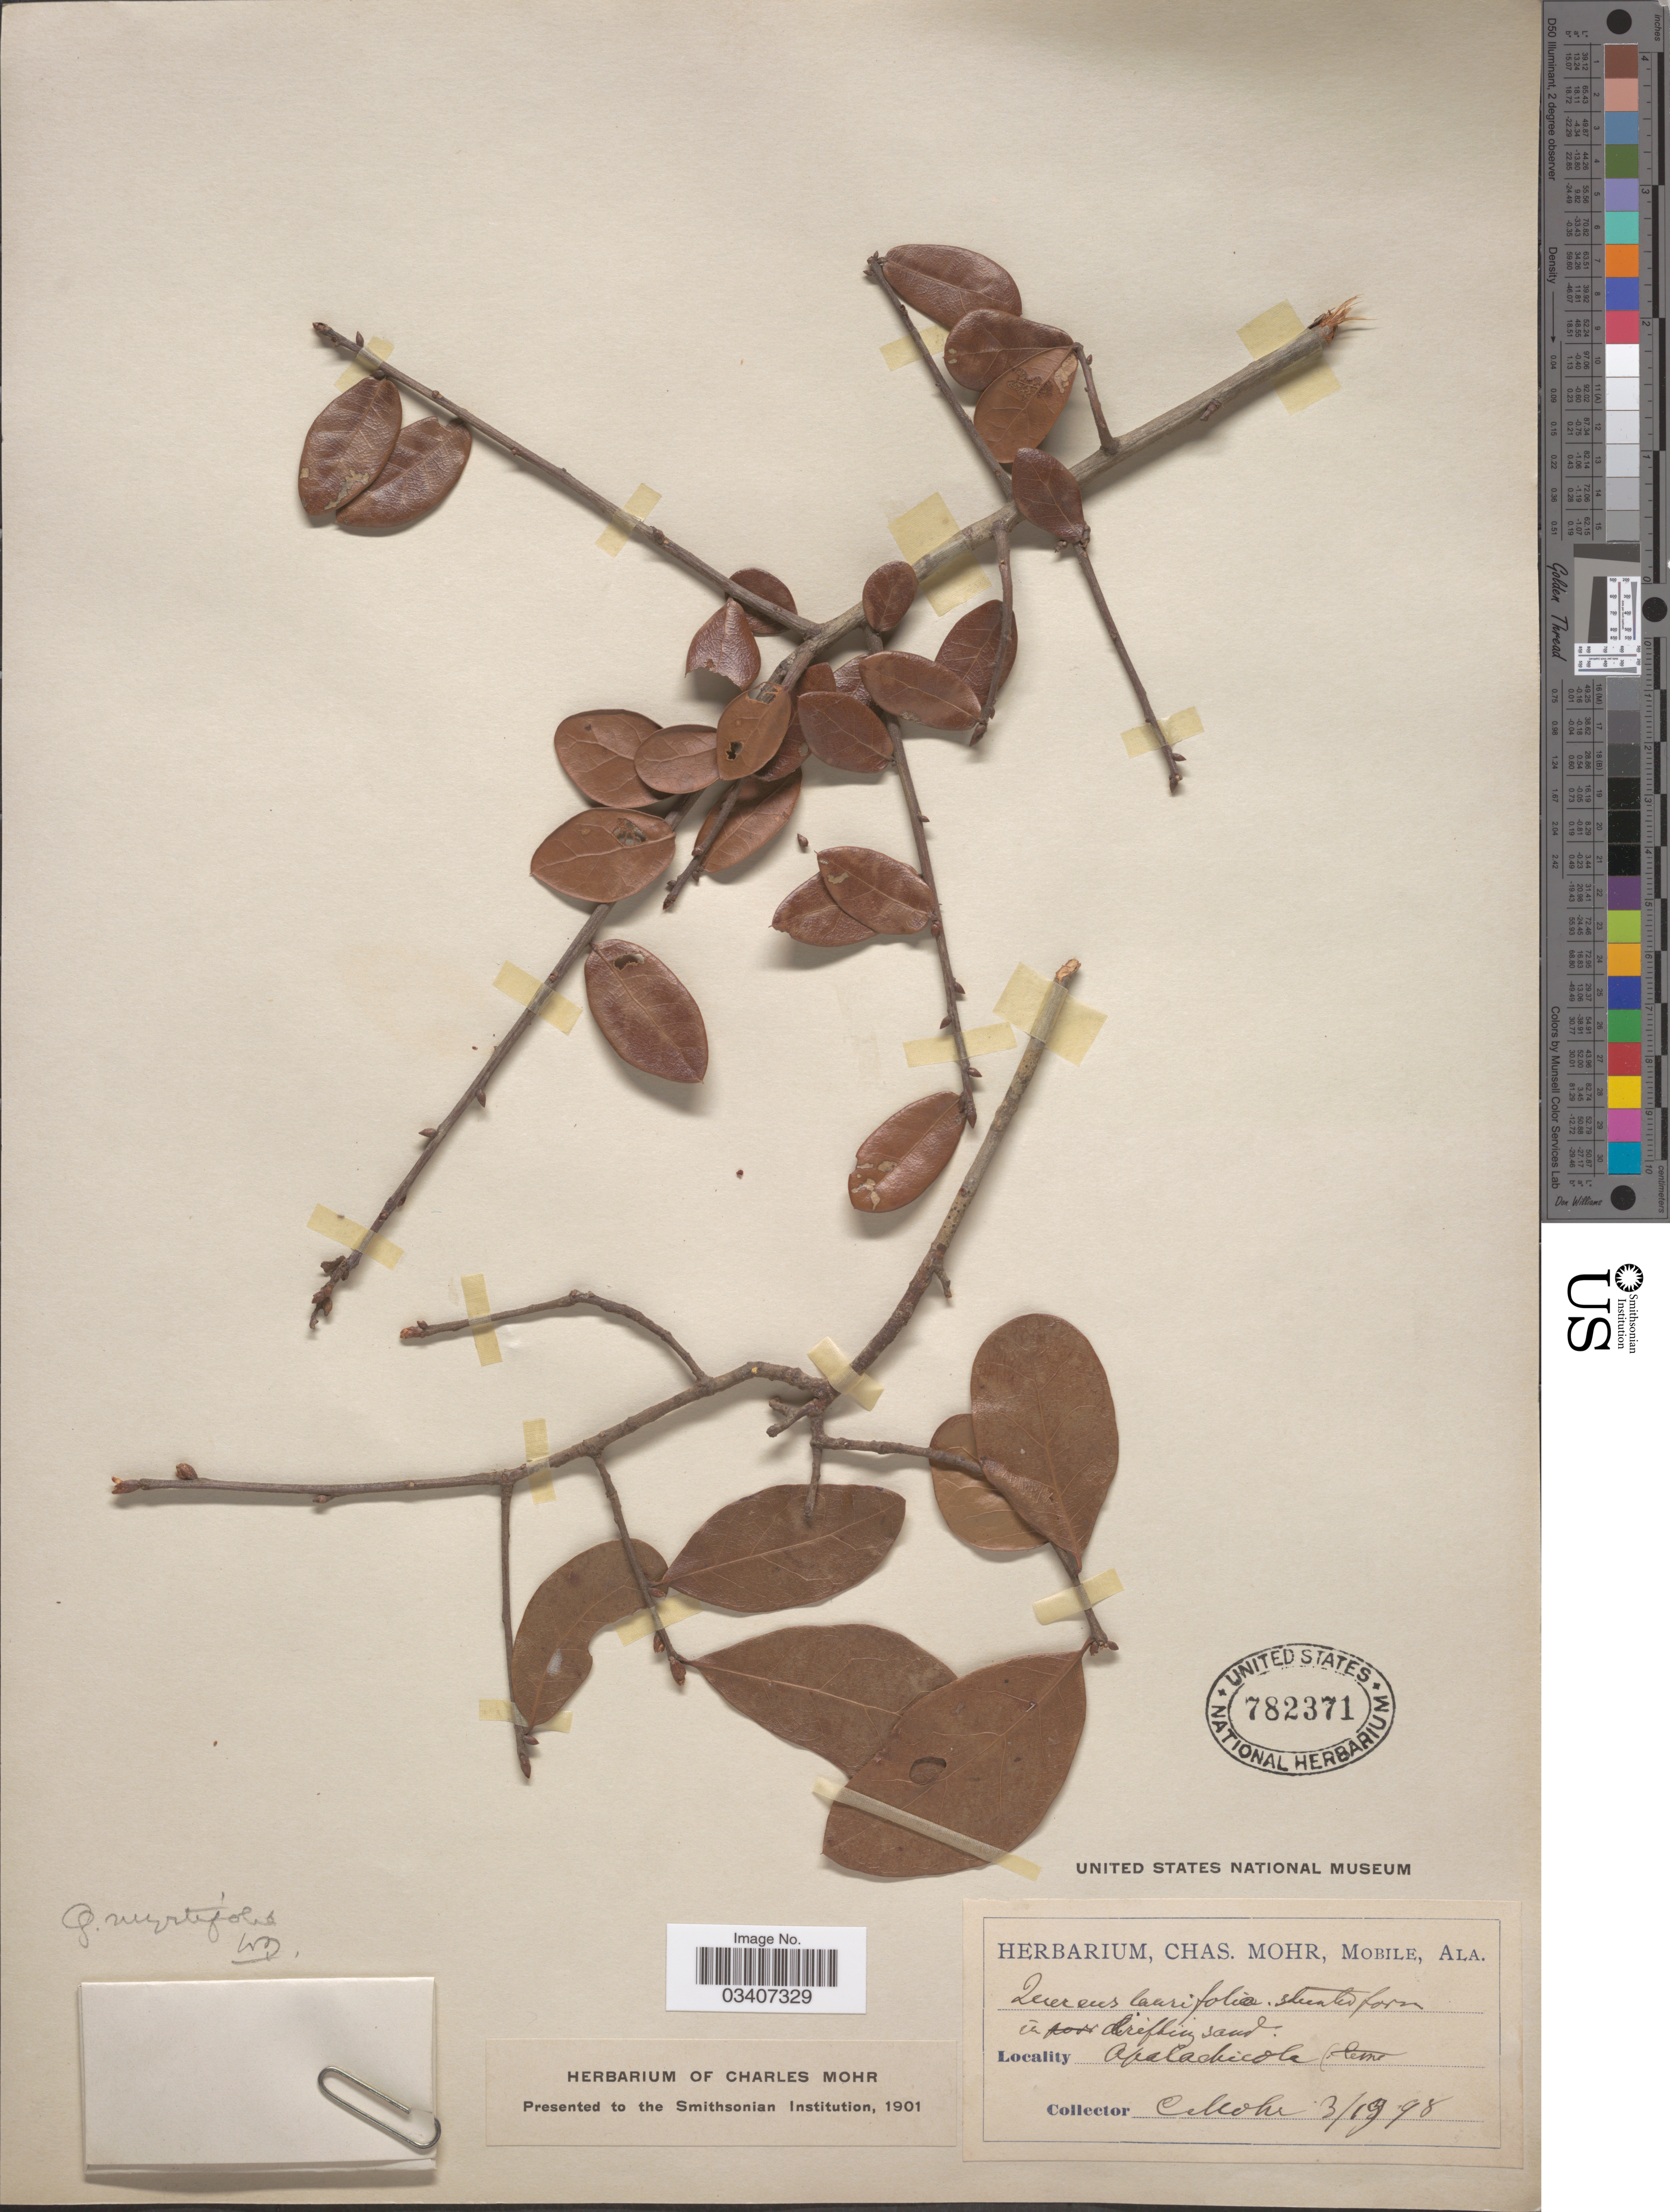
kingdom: Plantae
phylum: Tracheophyta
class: Magnoliopsida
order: Fagales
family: Fagaceae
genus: Quercus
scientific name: Quercus myrtifolia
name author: Willd.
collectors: Mohr, C. T. (herbarium)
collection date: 1998-03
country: United States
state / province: Florida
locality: Apalachicola.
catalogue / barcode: US 782371